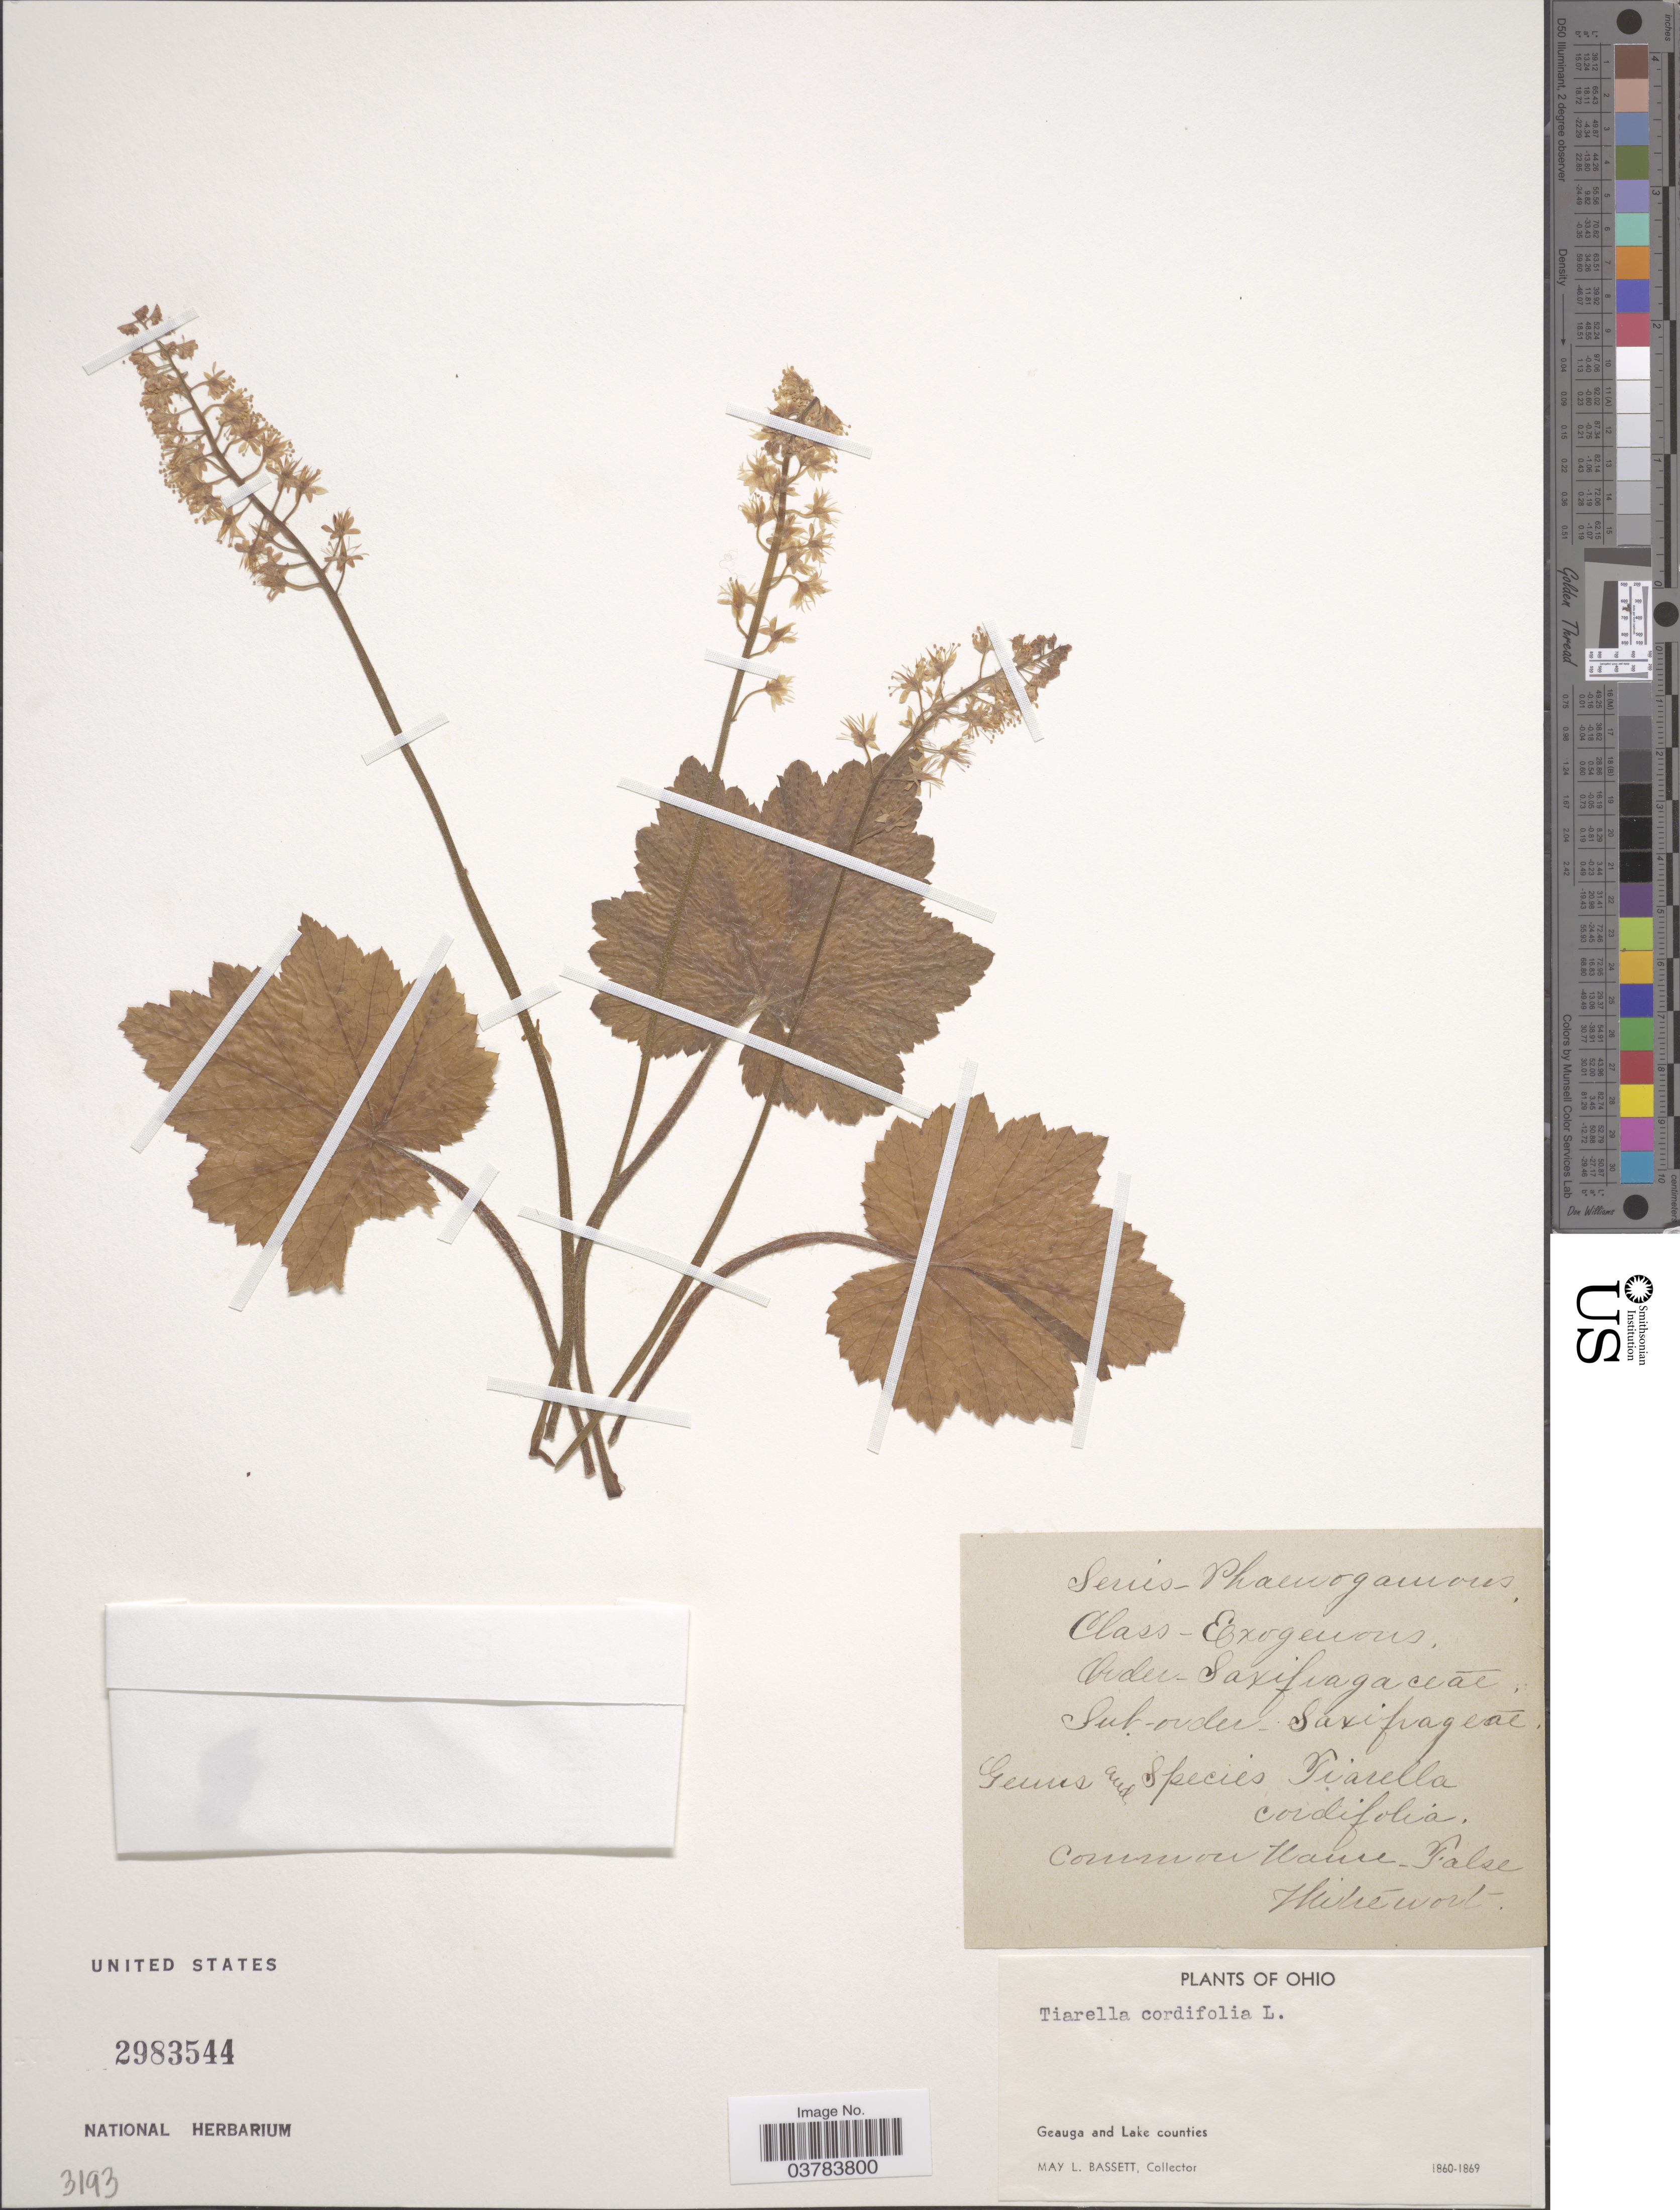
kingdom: Plantae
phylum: Tracheophyta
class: Magnoliopsida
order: Saxifragales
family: Saxifragaceae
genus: Tiarella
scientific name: Tiarella cordifolia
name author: L.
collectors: M. L. Bassett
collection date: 1860/1869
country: United States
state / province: Ohio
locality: Geauga and Lake counties.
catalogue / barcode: US 2983544